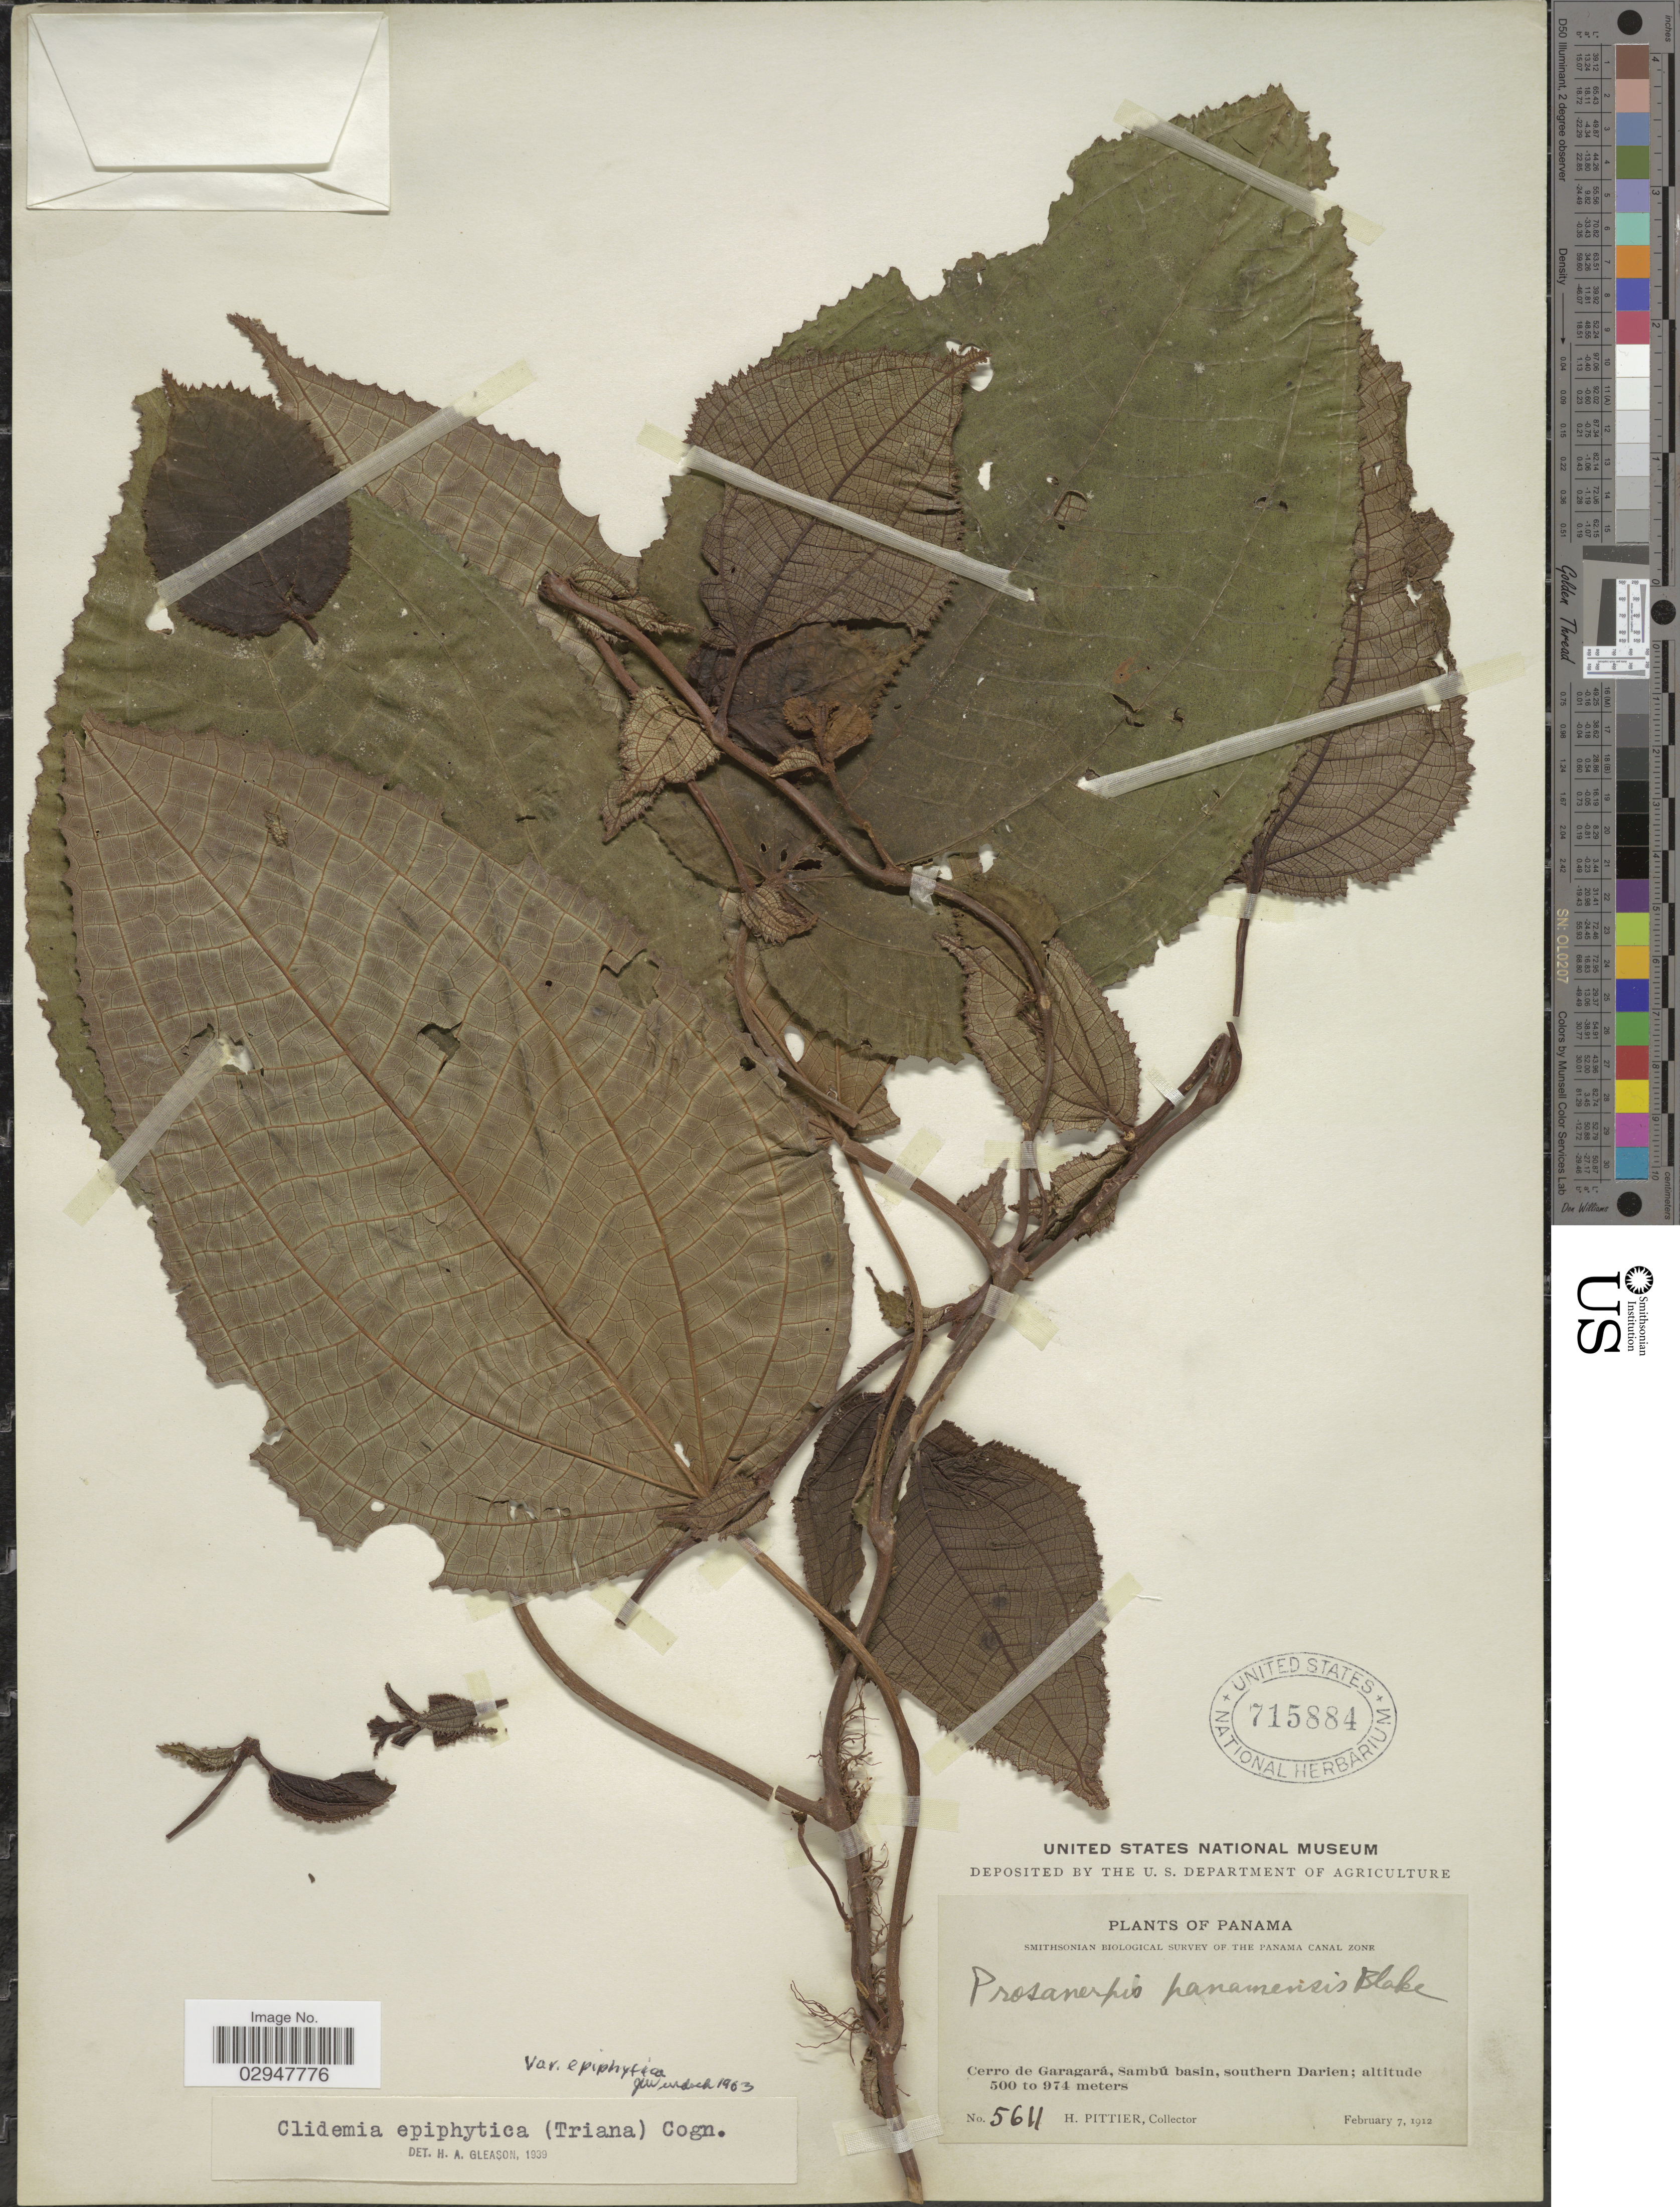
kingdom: Plantae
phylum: Tracheophyta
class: Magnoliopsida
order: Myrtales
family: Melastomataceae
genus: Clidemia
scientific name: Clidemia epiphytica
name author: (Triana) Cogn.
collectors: H. F. Pittier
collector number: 5611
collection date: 1912-02-07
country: Panama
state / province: Darién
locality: Cerro de Garagará, Sambú basin, southern Darien.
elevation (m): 500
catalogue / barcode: US 715884